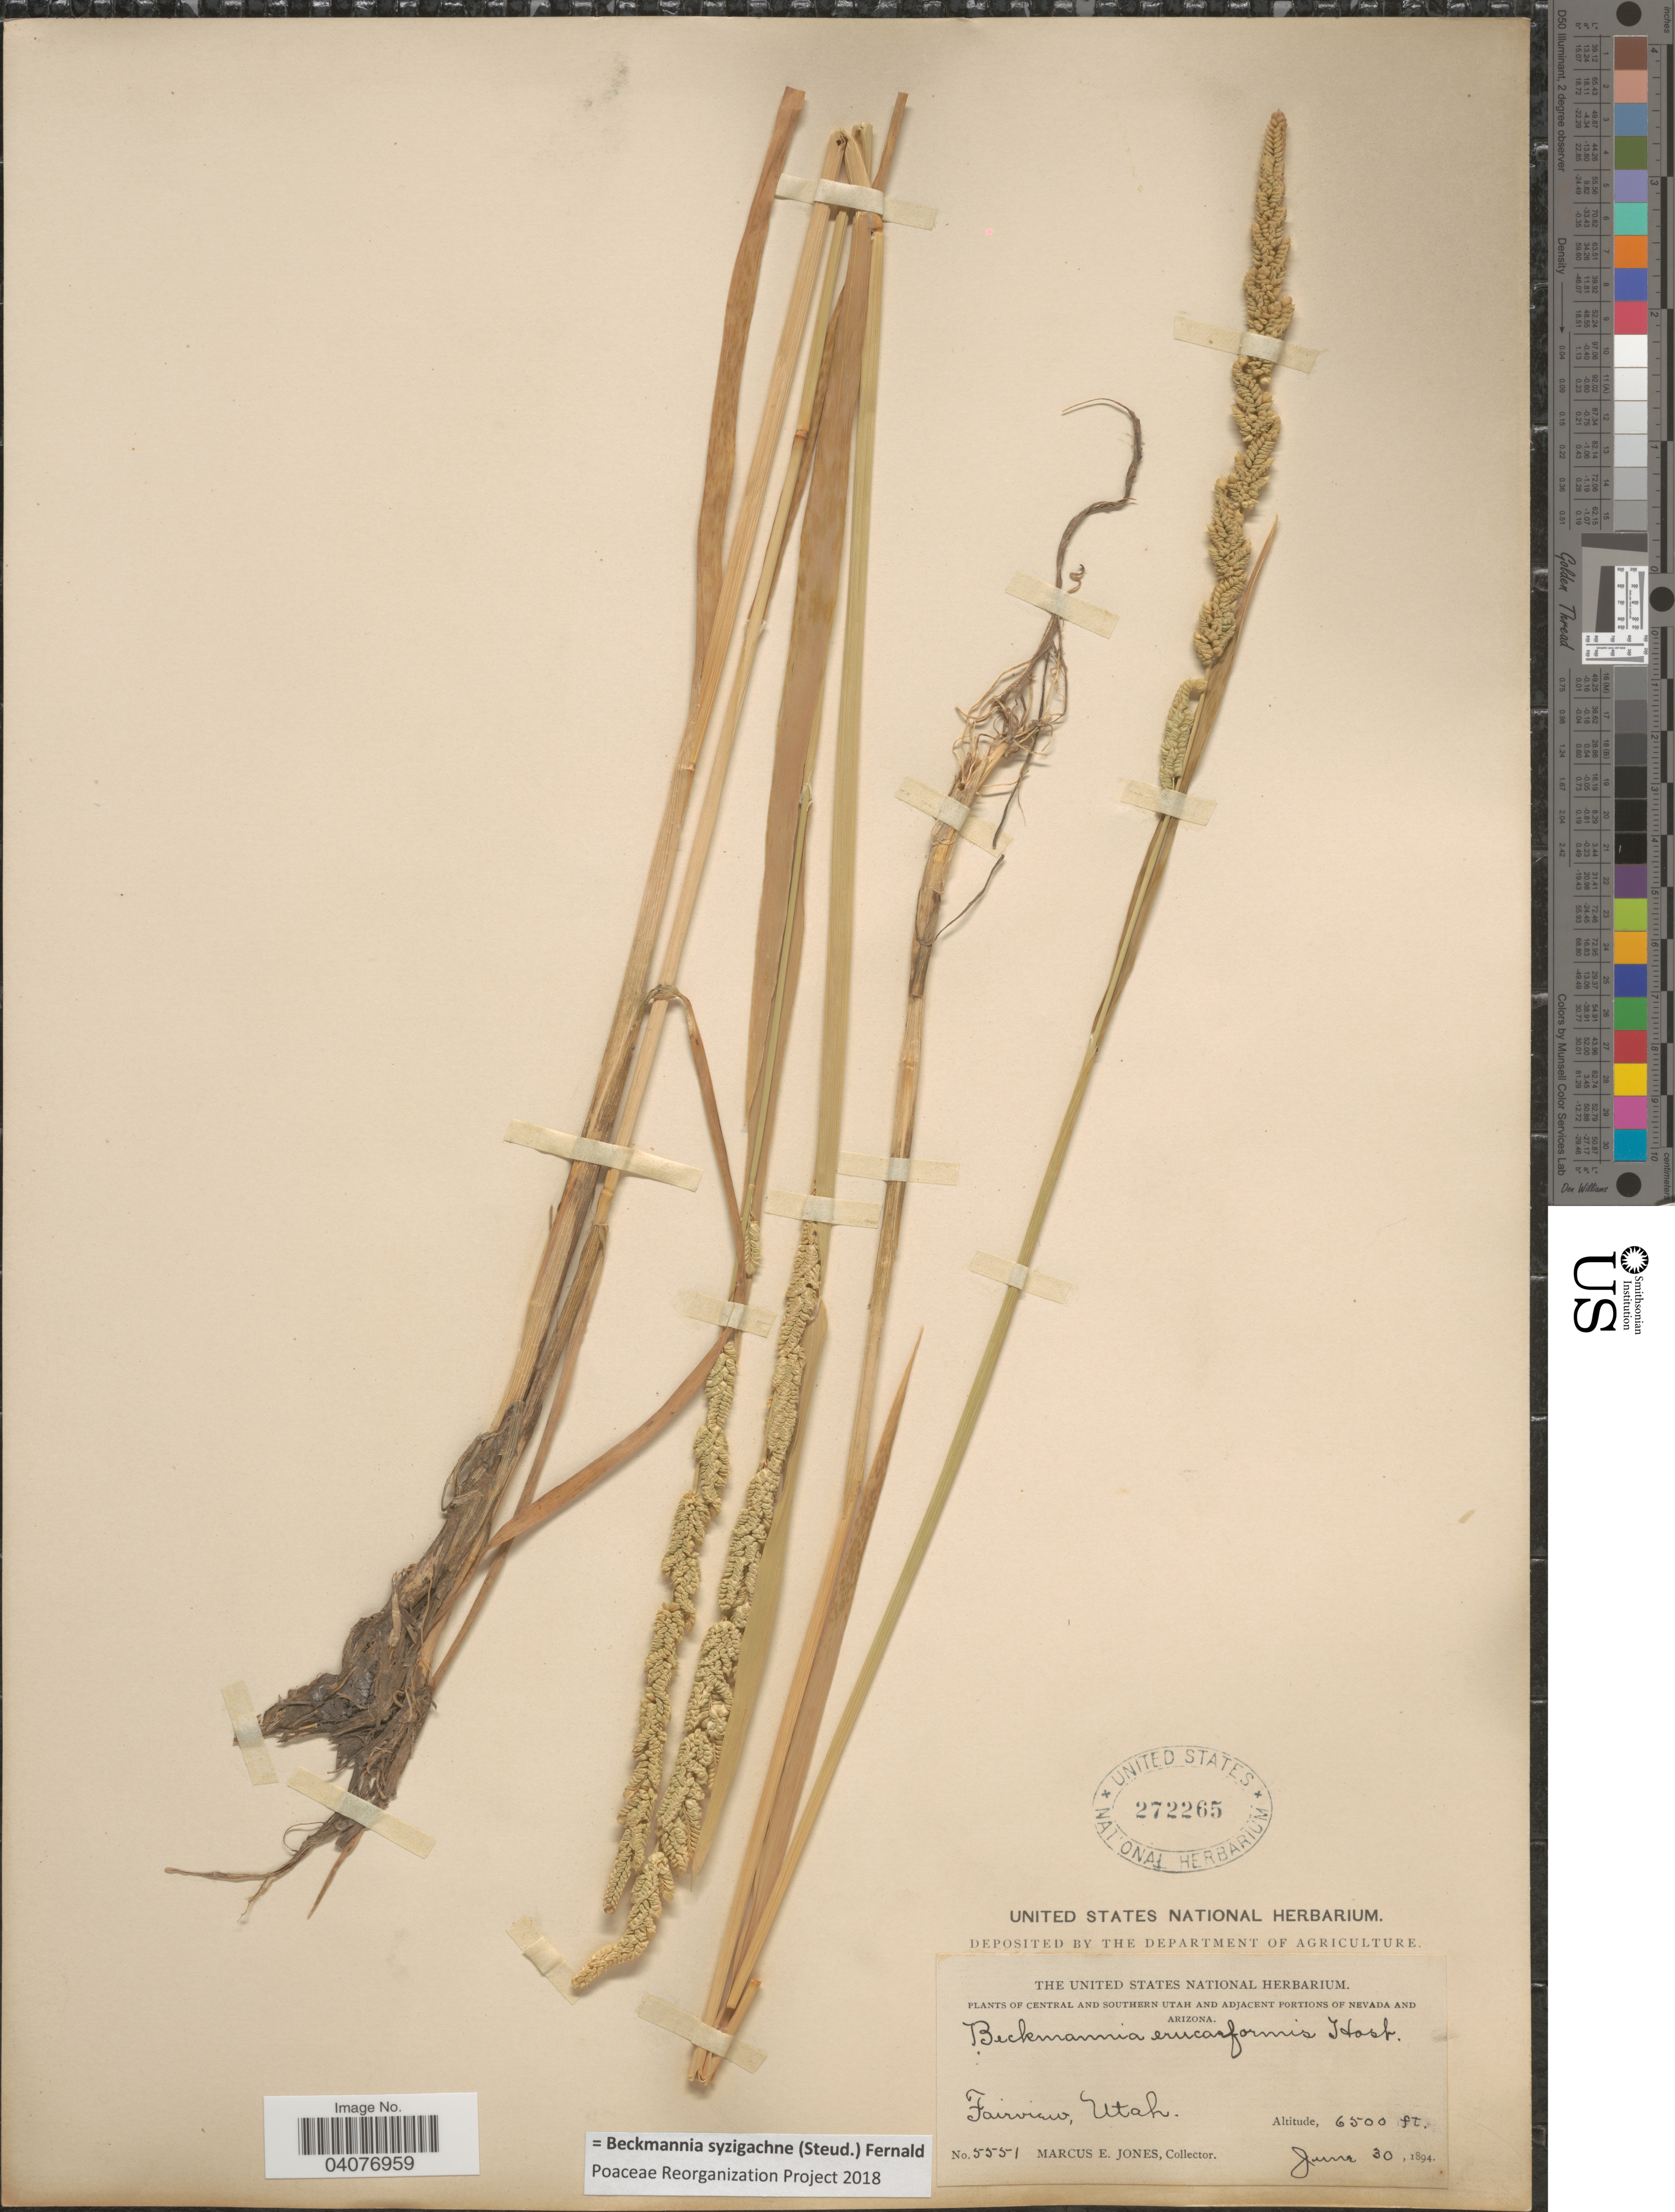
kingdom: Plantae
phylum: Tracheophyta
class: Liliopsida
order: Poales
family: Poaceae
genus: Beckmannia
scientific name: Beckmannia syzigachne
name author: (Steud.) Fernald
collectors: M. E. Jones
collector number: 5551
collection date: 1894-06-30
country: United States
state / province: Utah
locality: Central and Southern Utah. Fairview.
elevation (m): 1981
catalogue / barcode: US 272265